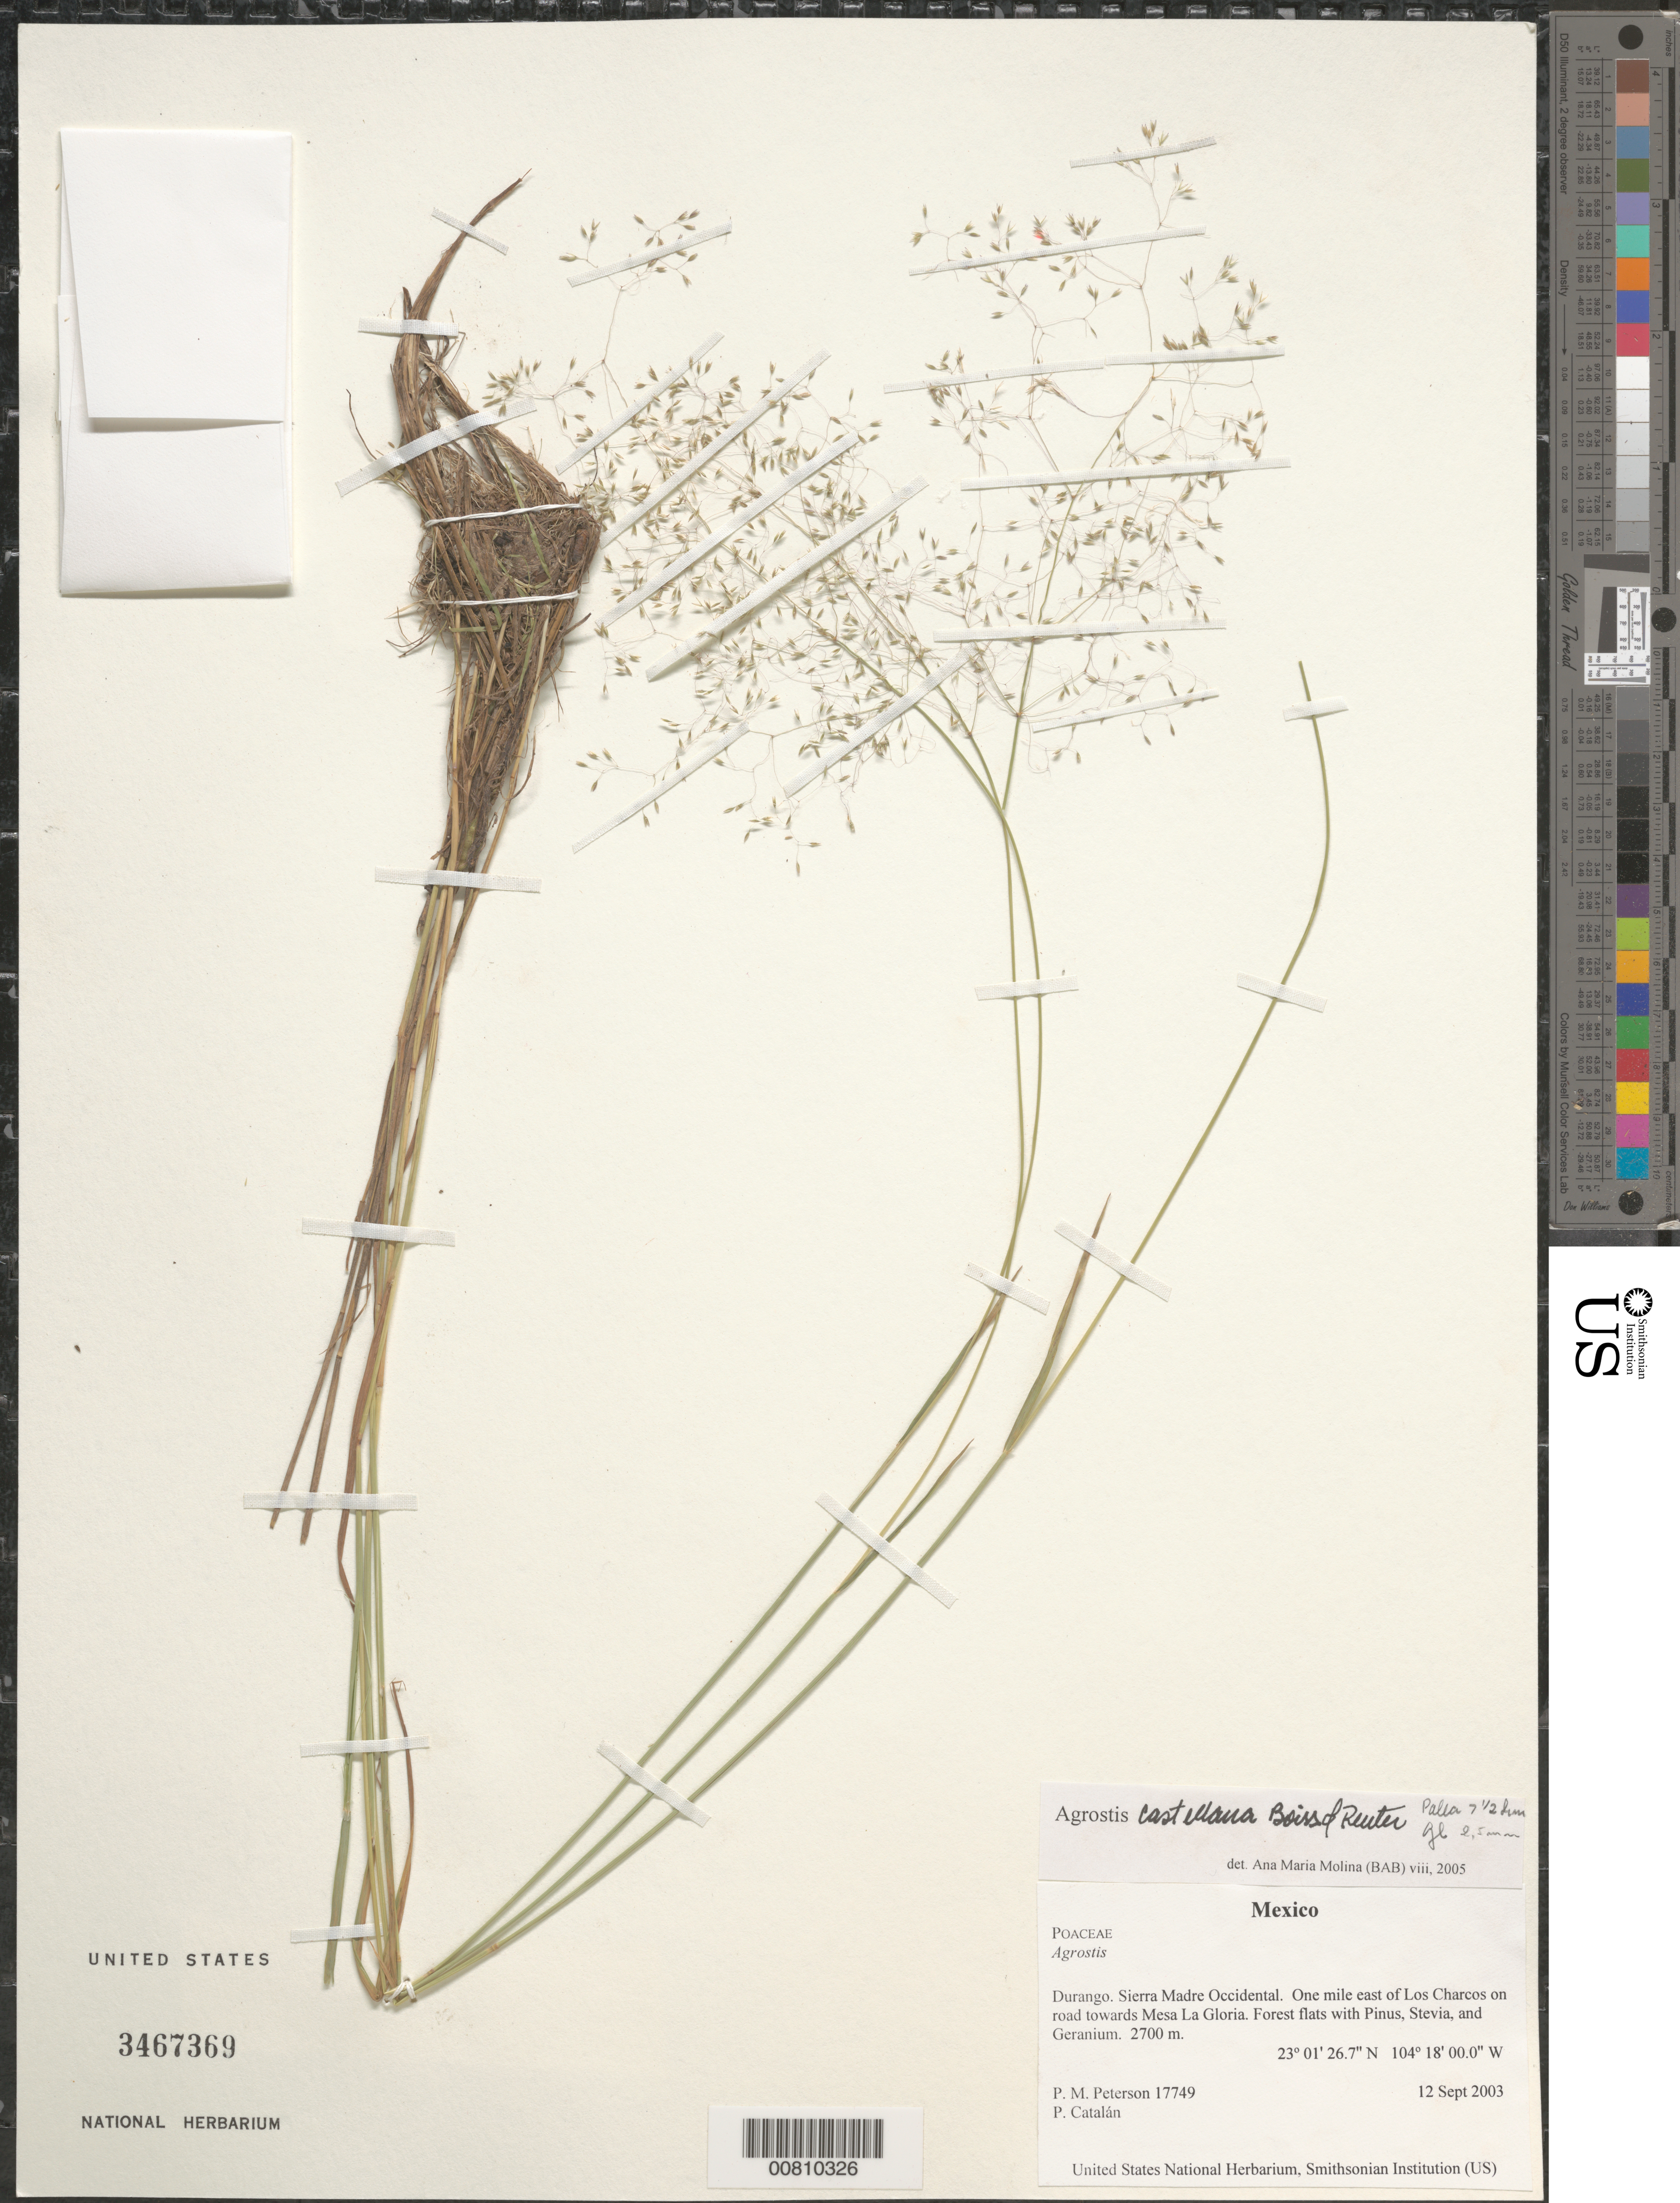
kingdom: Plantae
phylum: Tracheophyta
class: Liliopsida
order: Poales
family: Poaceae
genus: Agrostis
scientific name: Agrostis castellana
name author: Boiss. & Reut.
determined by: Molina, Ana M. de R.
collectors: P. M. Peterson & F. Sánchez Alvarado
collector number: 17749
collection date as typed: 12 Sep 2003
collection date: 2003-09-12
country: Mexico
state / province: Durango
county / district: Sierra Madre Occidental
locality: One mile east of Los Charcos on road towards Mesa La Gloria. Forest flats with Pinus, Stevia, and Geranium.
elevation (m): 2700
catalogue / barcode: US 3467369